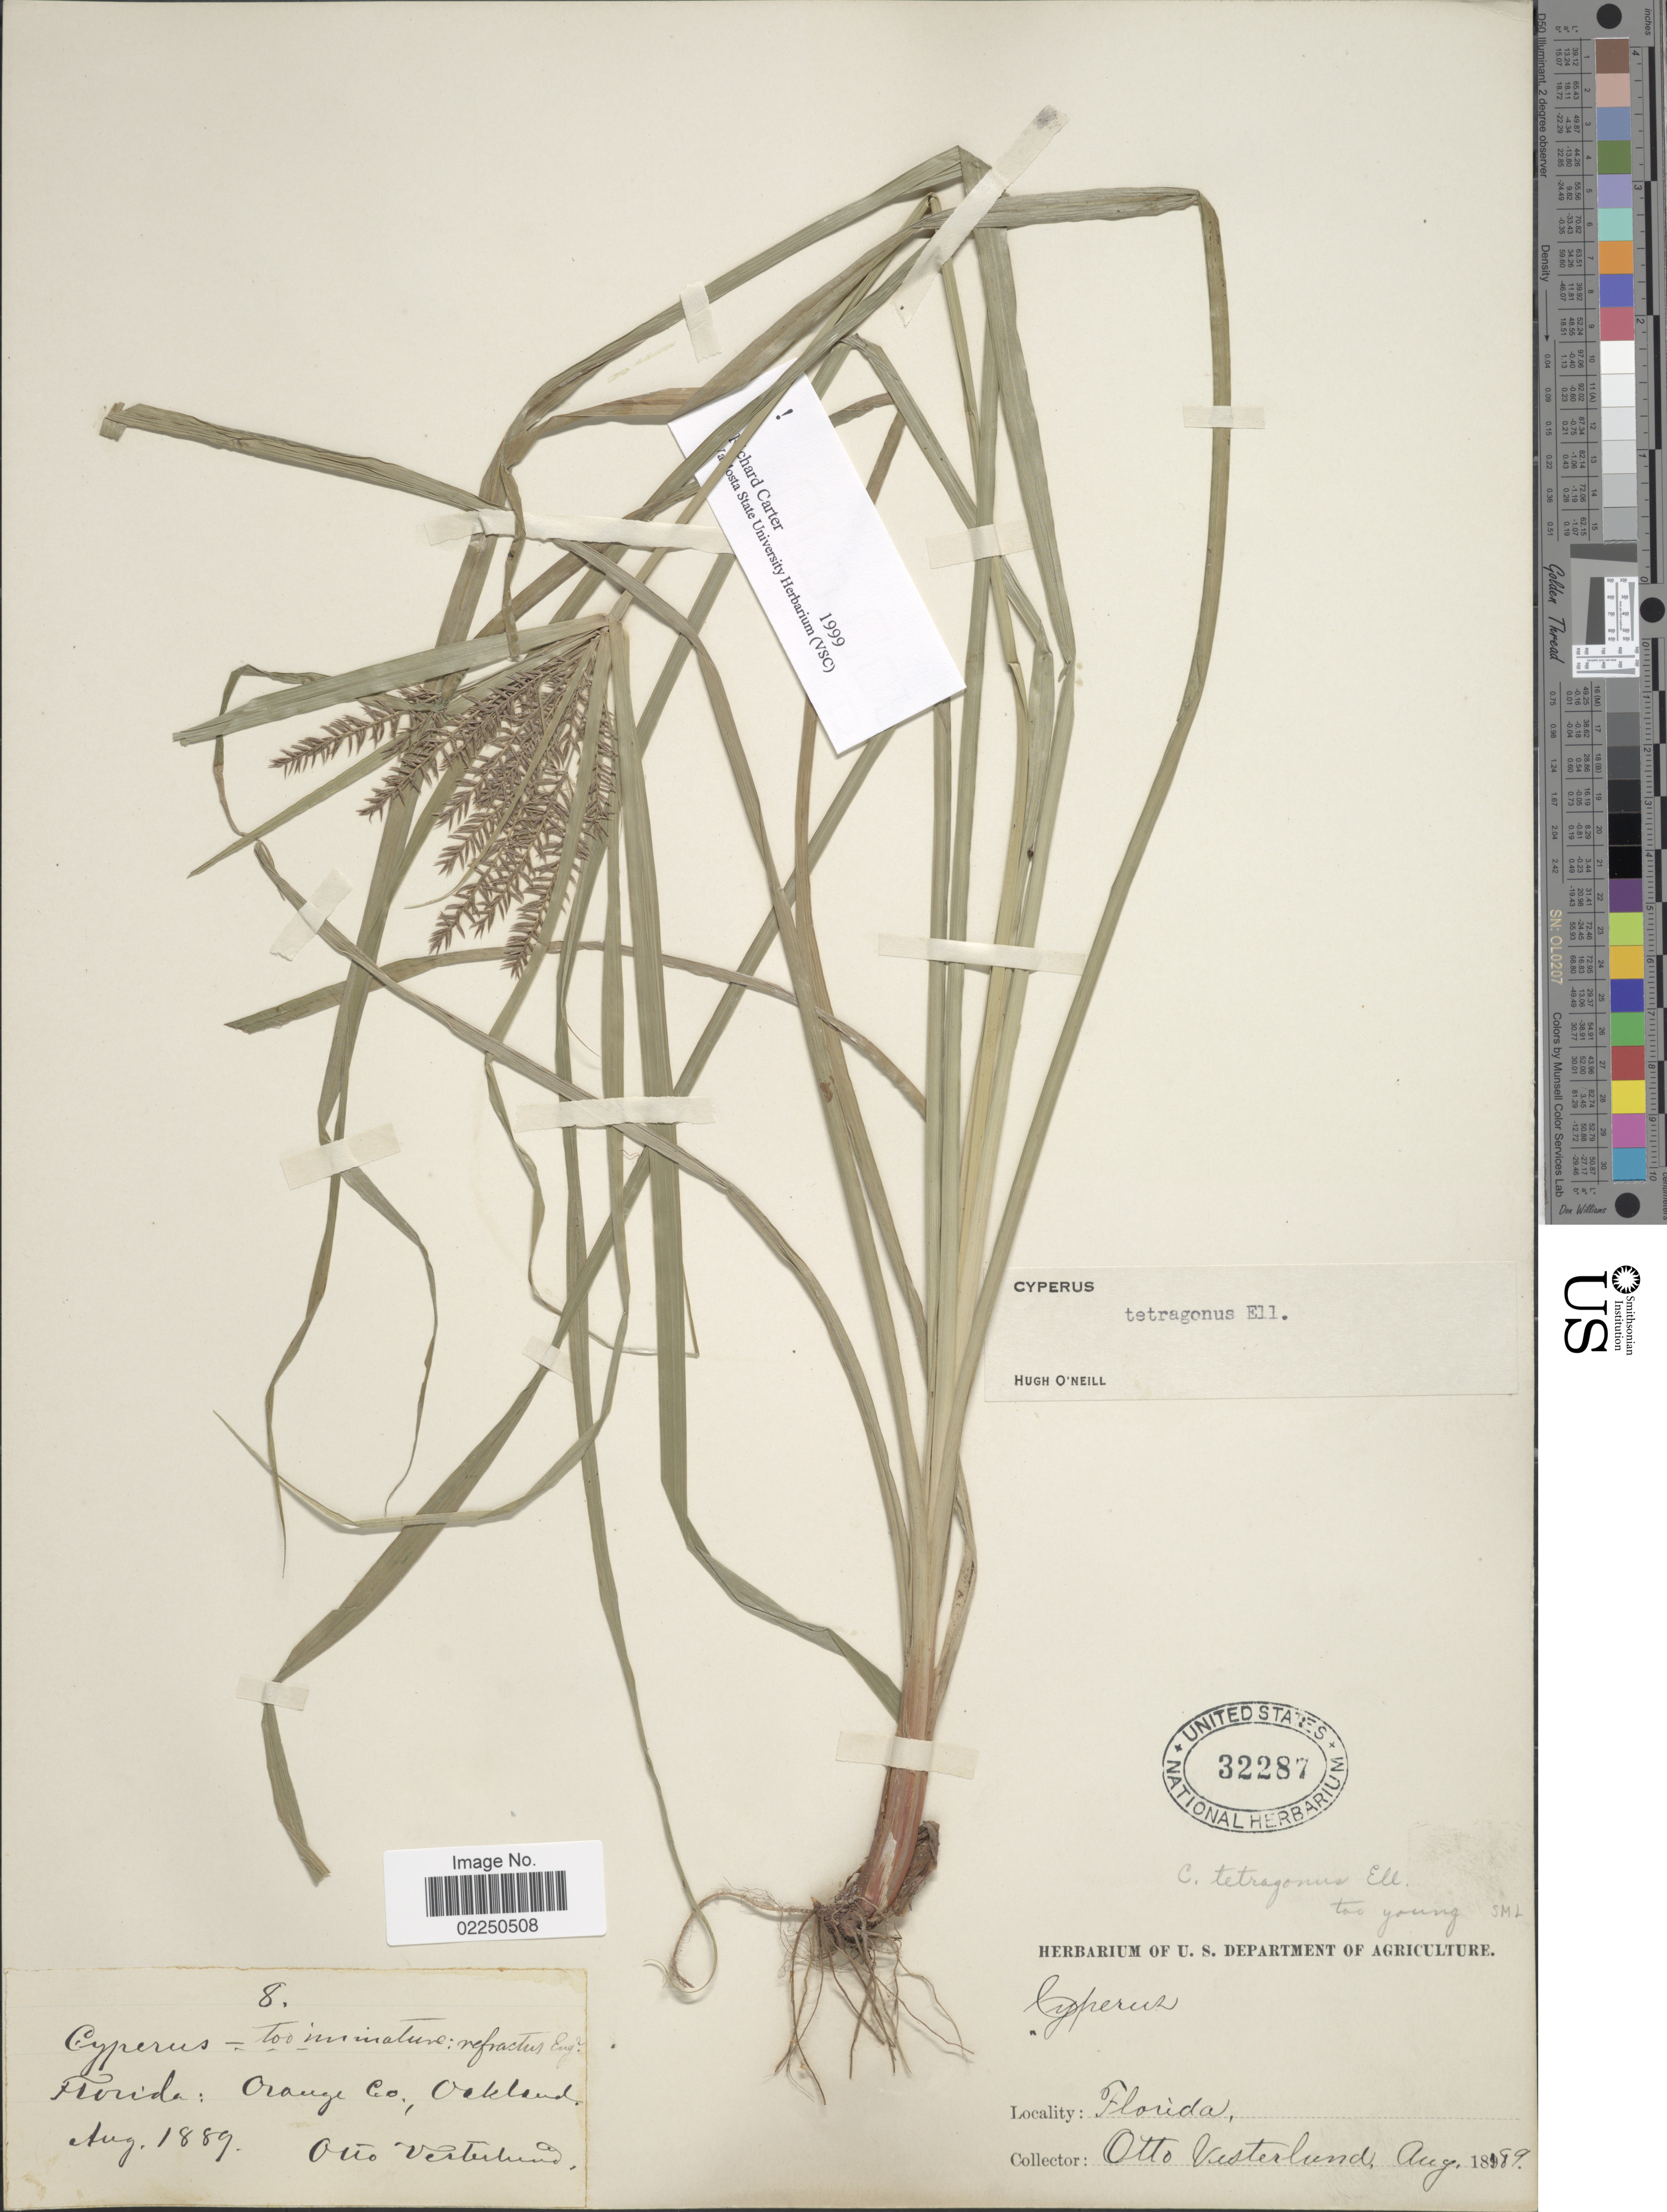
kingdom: Plantae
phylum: Tracheophyta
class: Liliopsida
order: Poales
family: Cyperaceae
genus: Cyperus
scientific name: Cyperus tetragonus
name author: Elliott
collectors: O. Vesterlund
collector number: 8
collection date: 1889-08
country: United States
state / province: Florida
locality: Orange Co., Oakland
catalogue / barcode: US 32287